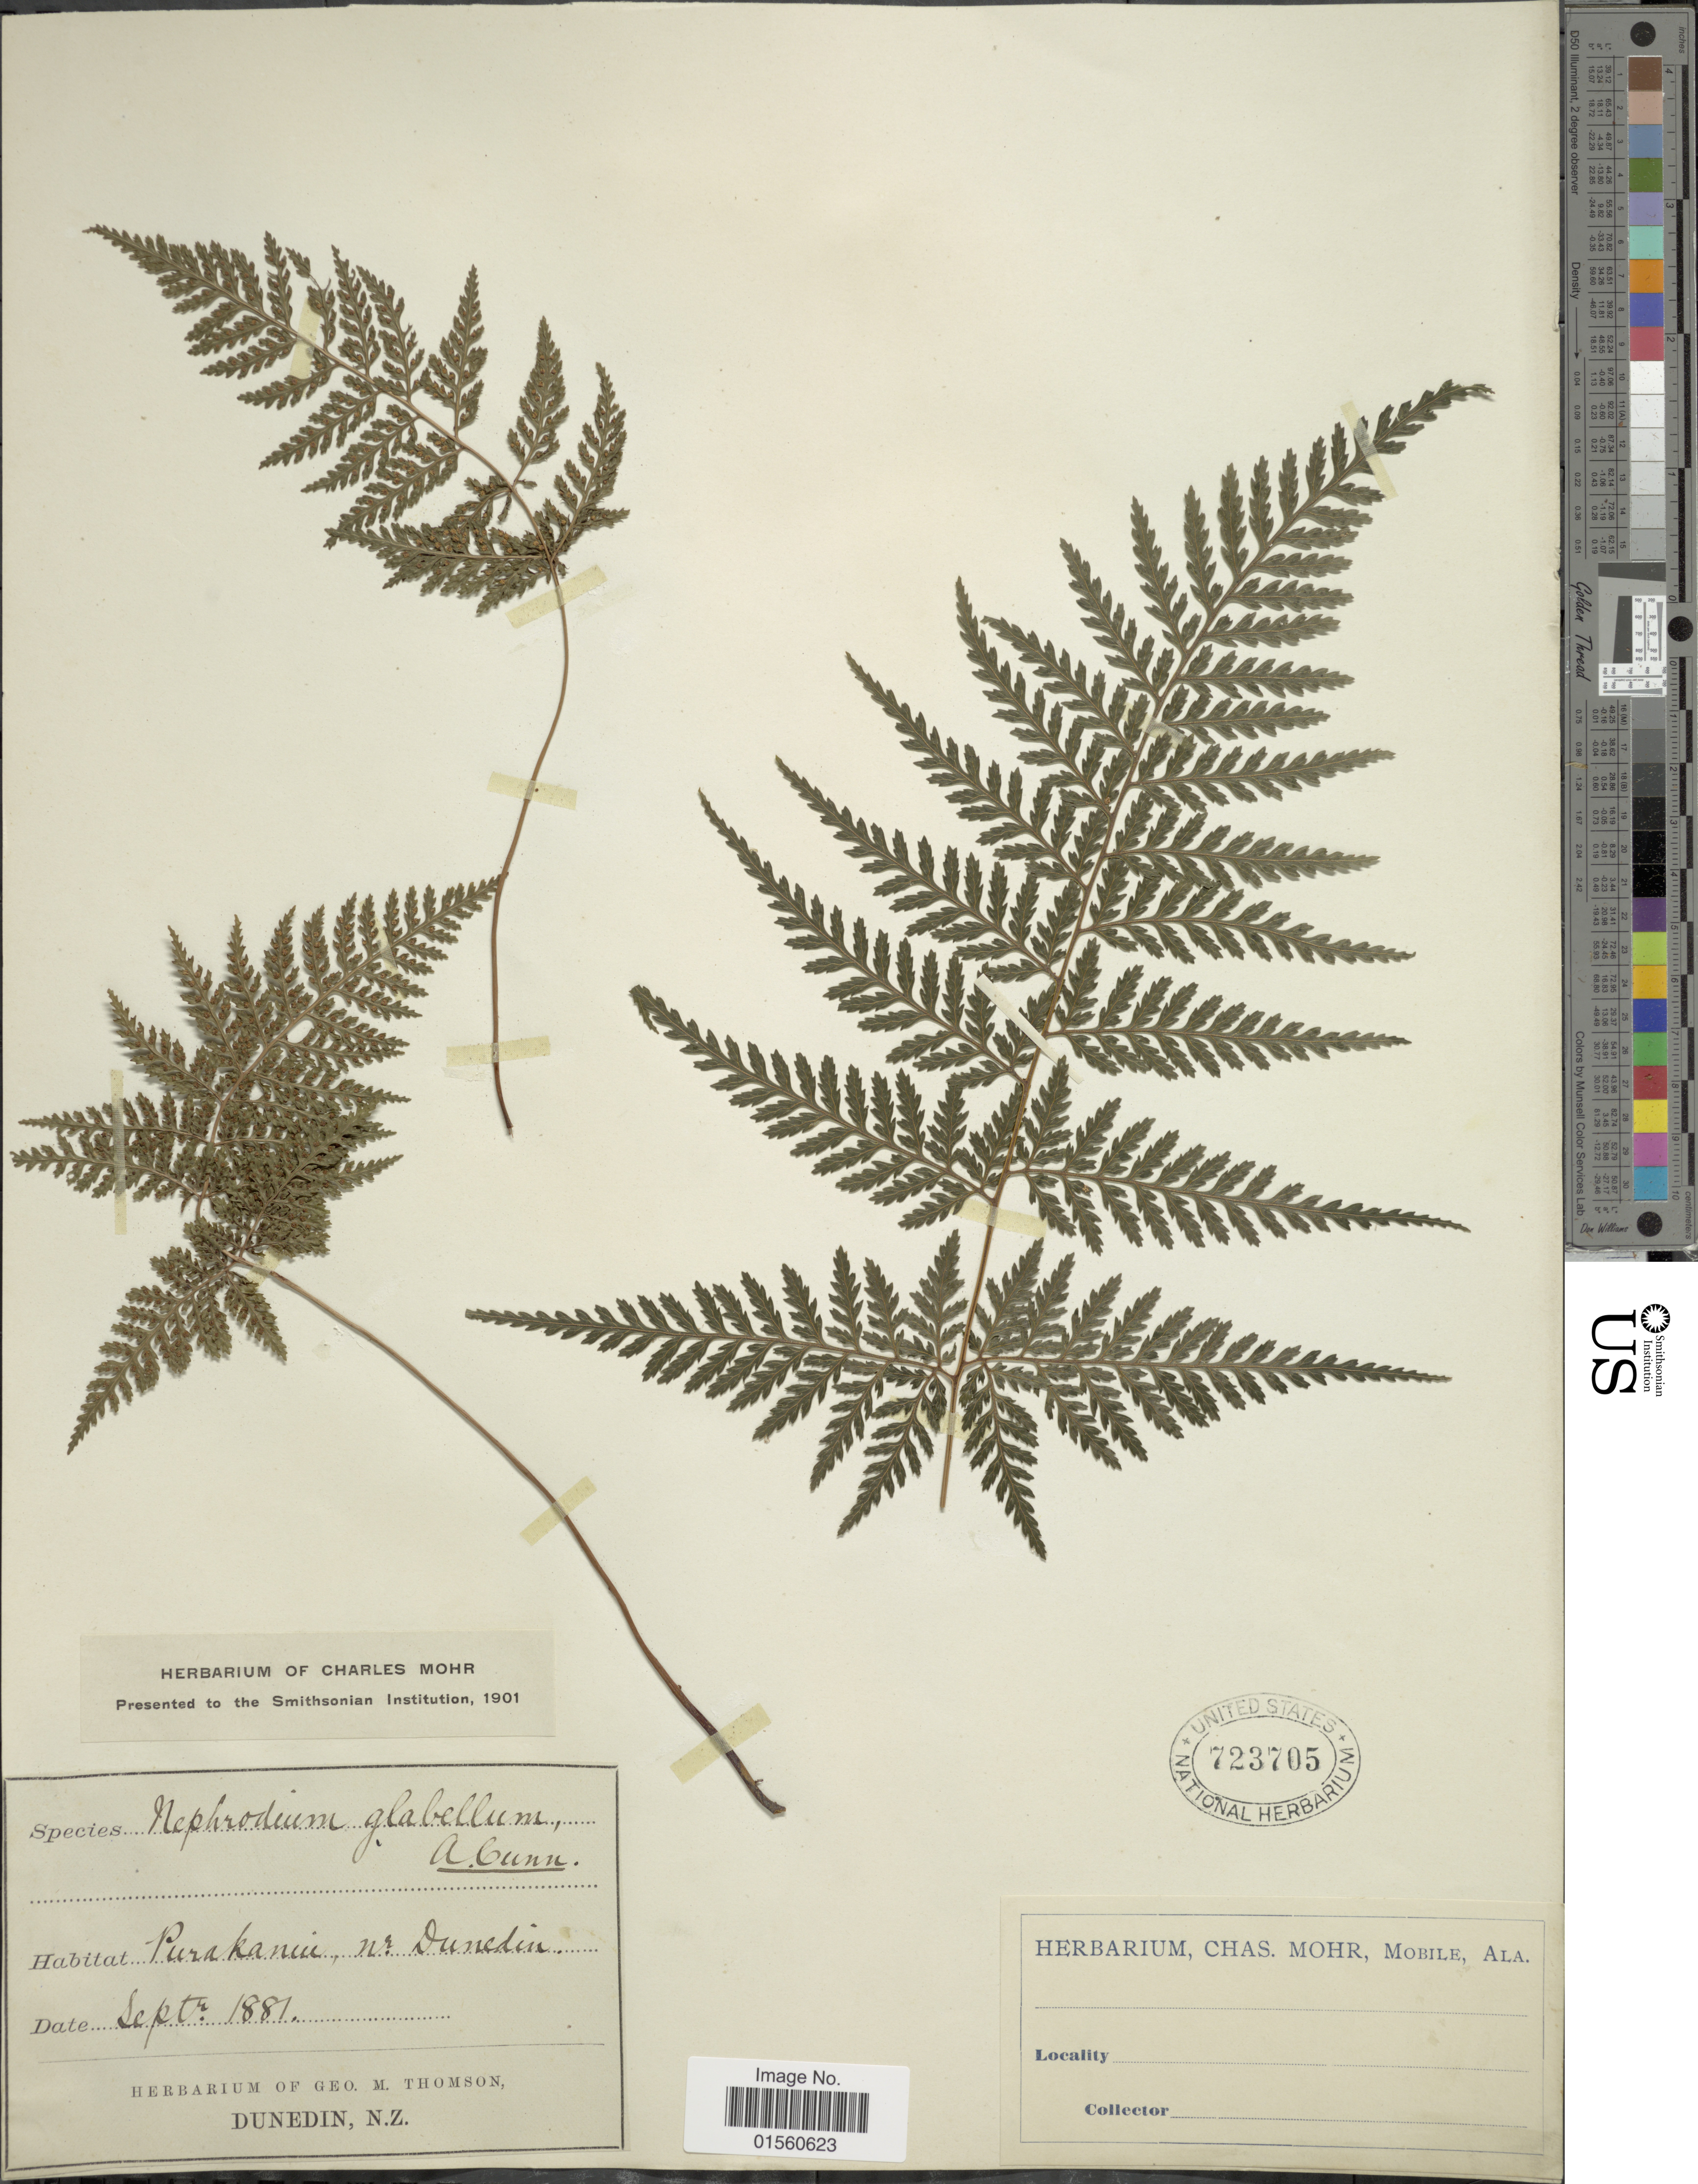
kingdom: Plantae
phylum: Tracheophyta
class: Polypodiopsida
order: Polypodiales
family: Dryopteridaceae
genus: Parapolystichum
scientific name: Parapolystichum glabellum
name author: (A. Cunn.) Labiak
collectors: ex herb. Geo. M. Thomson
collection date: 1881-09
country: New Zealand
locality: Purakanui, nr Dunedin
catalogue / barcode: US 723705